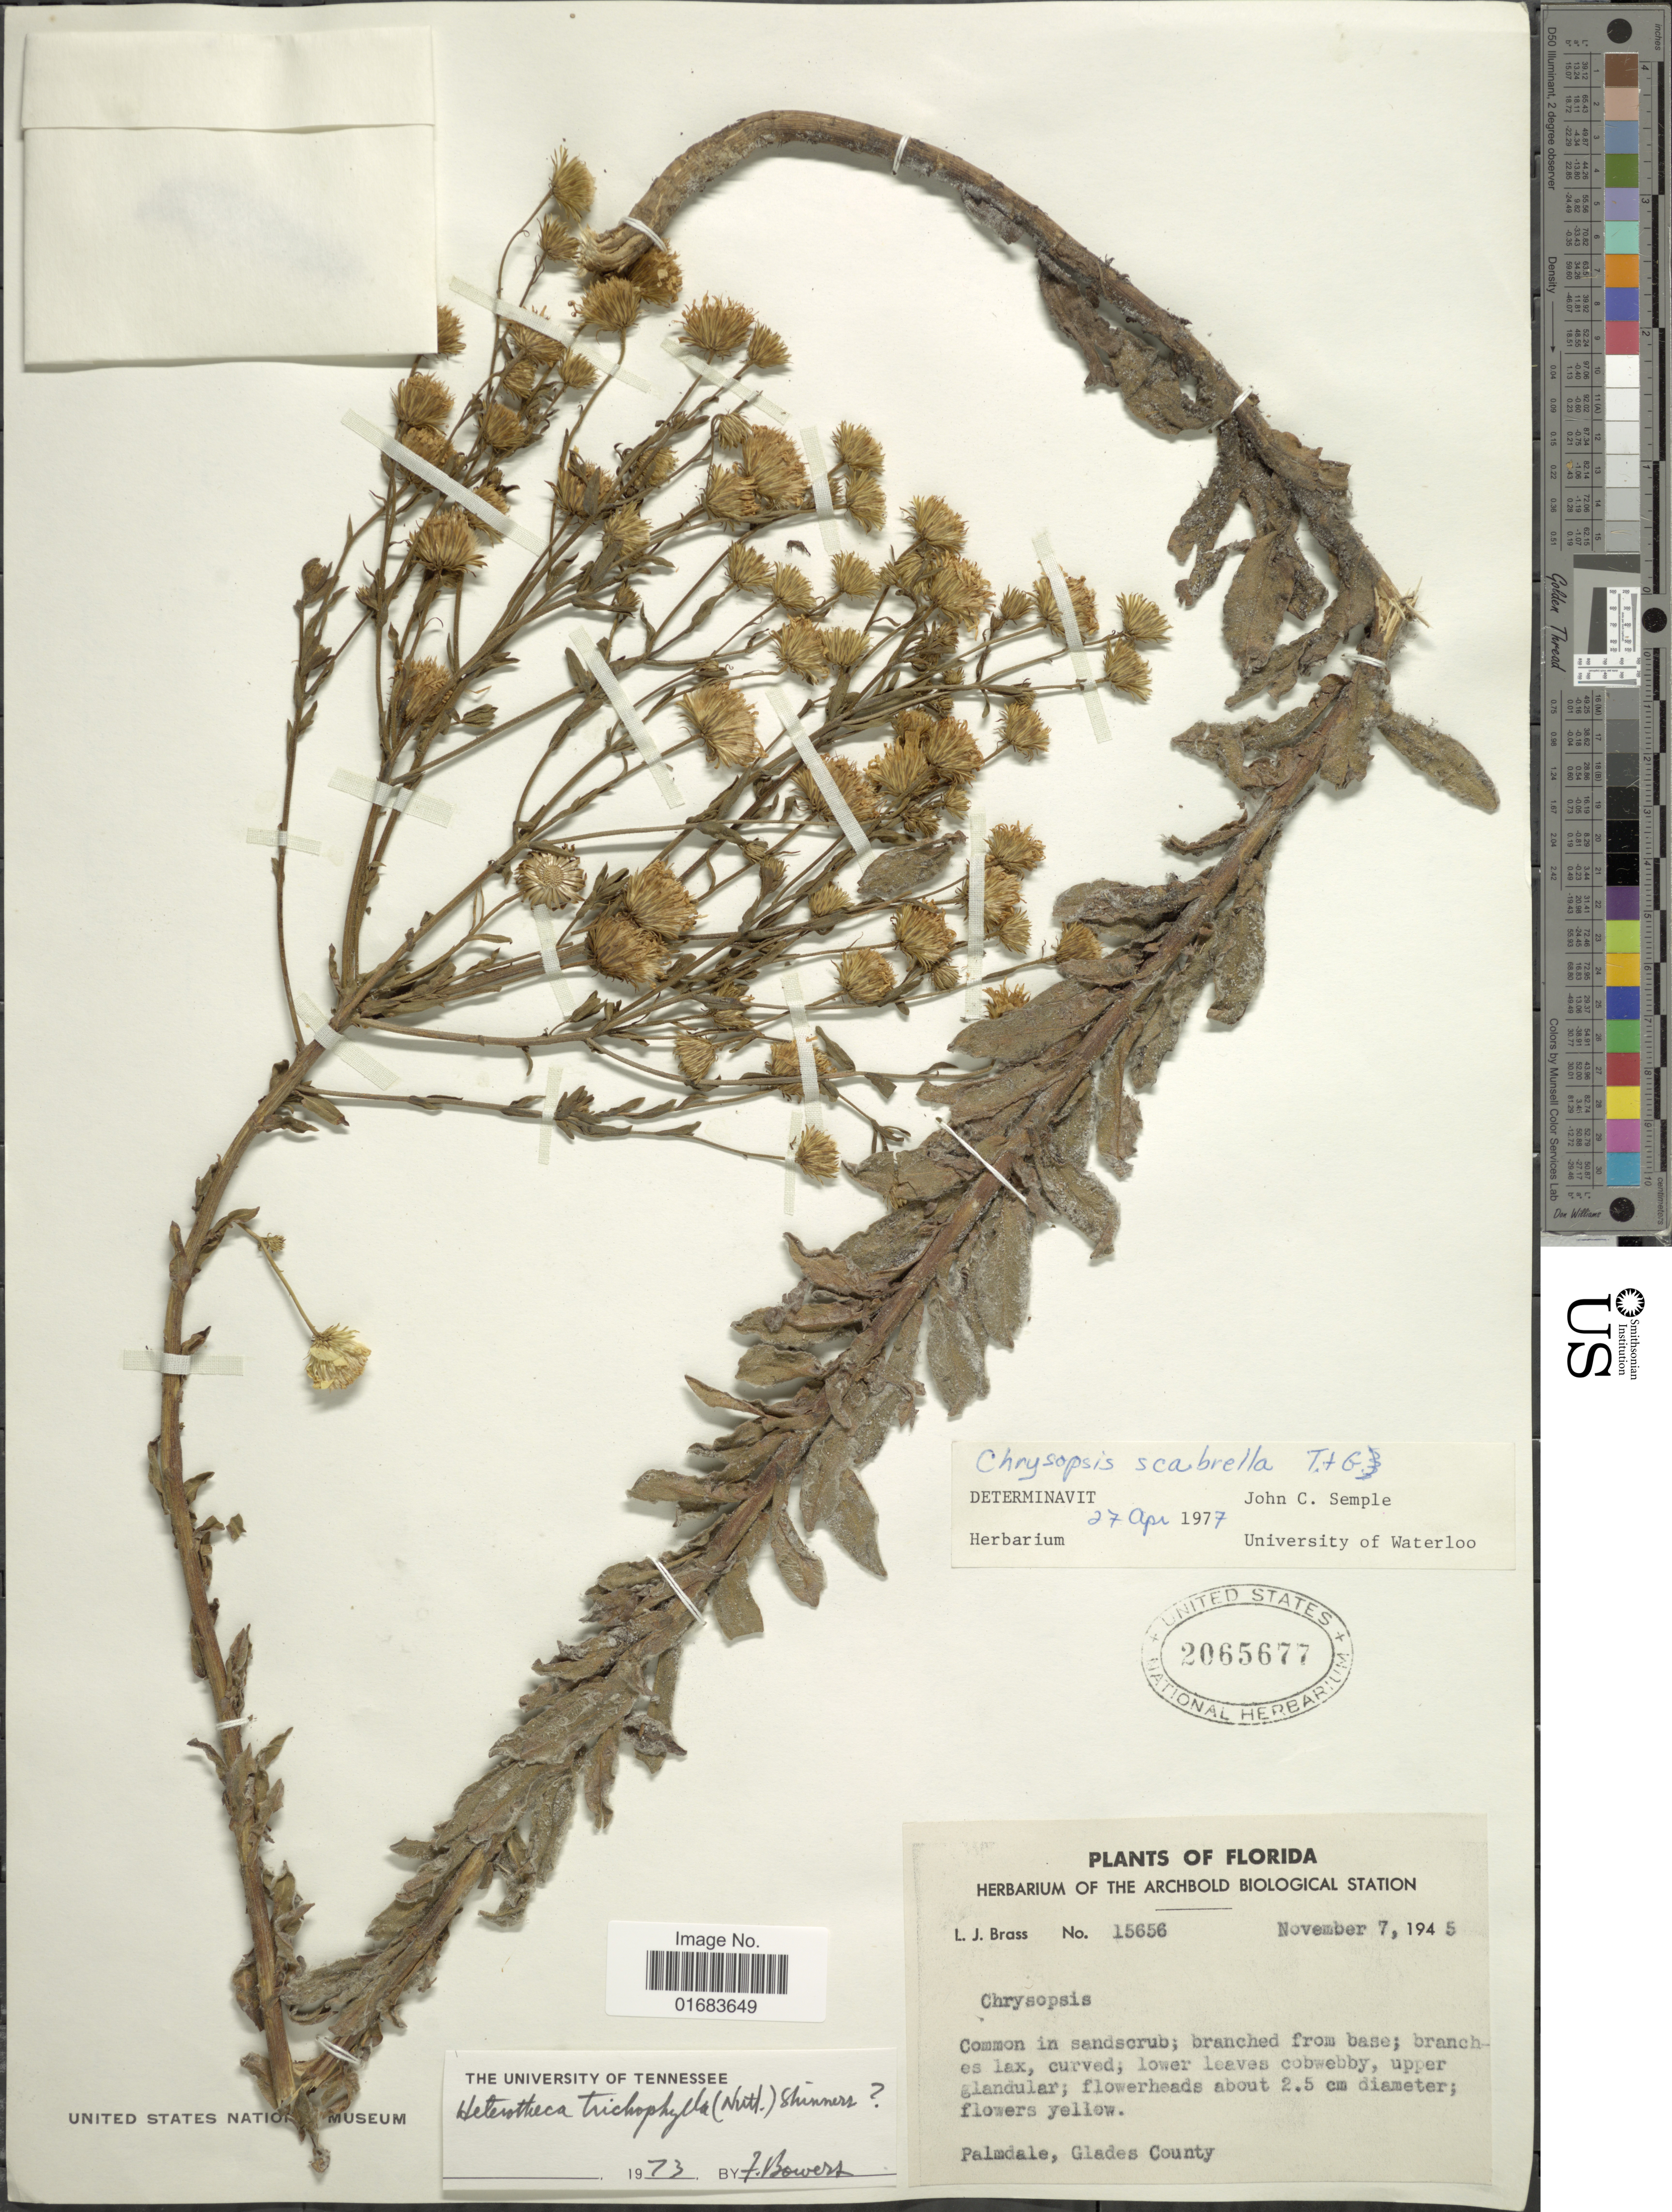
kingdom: Plantae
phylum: Tracheophyta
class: Magnoliopsida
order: Asterales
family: Asteraceae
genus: Chrysopsis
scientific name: Chrysopsis scabrella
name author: Torr. & A. Gray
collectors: L. J. Brass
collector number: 15656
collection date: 1945-11-07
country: United States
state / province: Florida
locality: Palmdale, Glades County.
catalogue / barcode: US 2065677